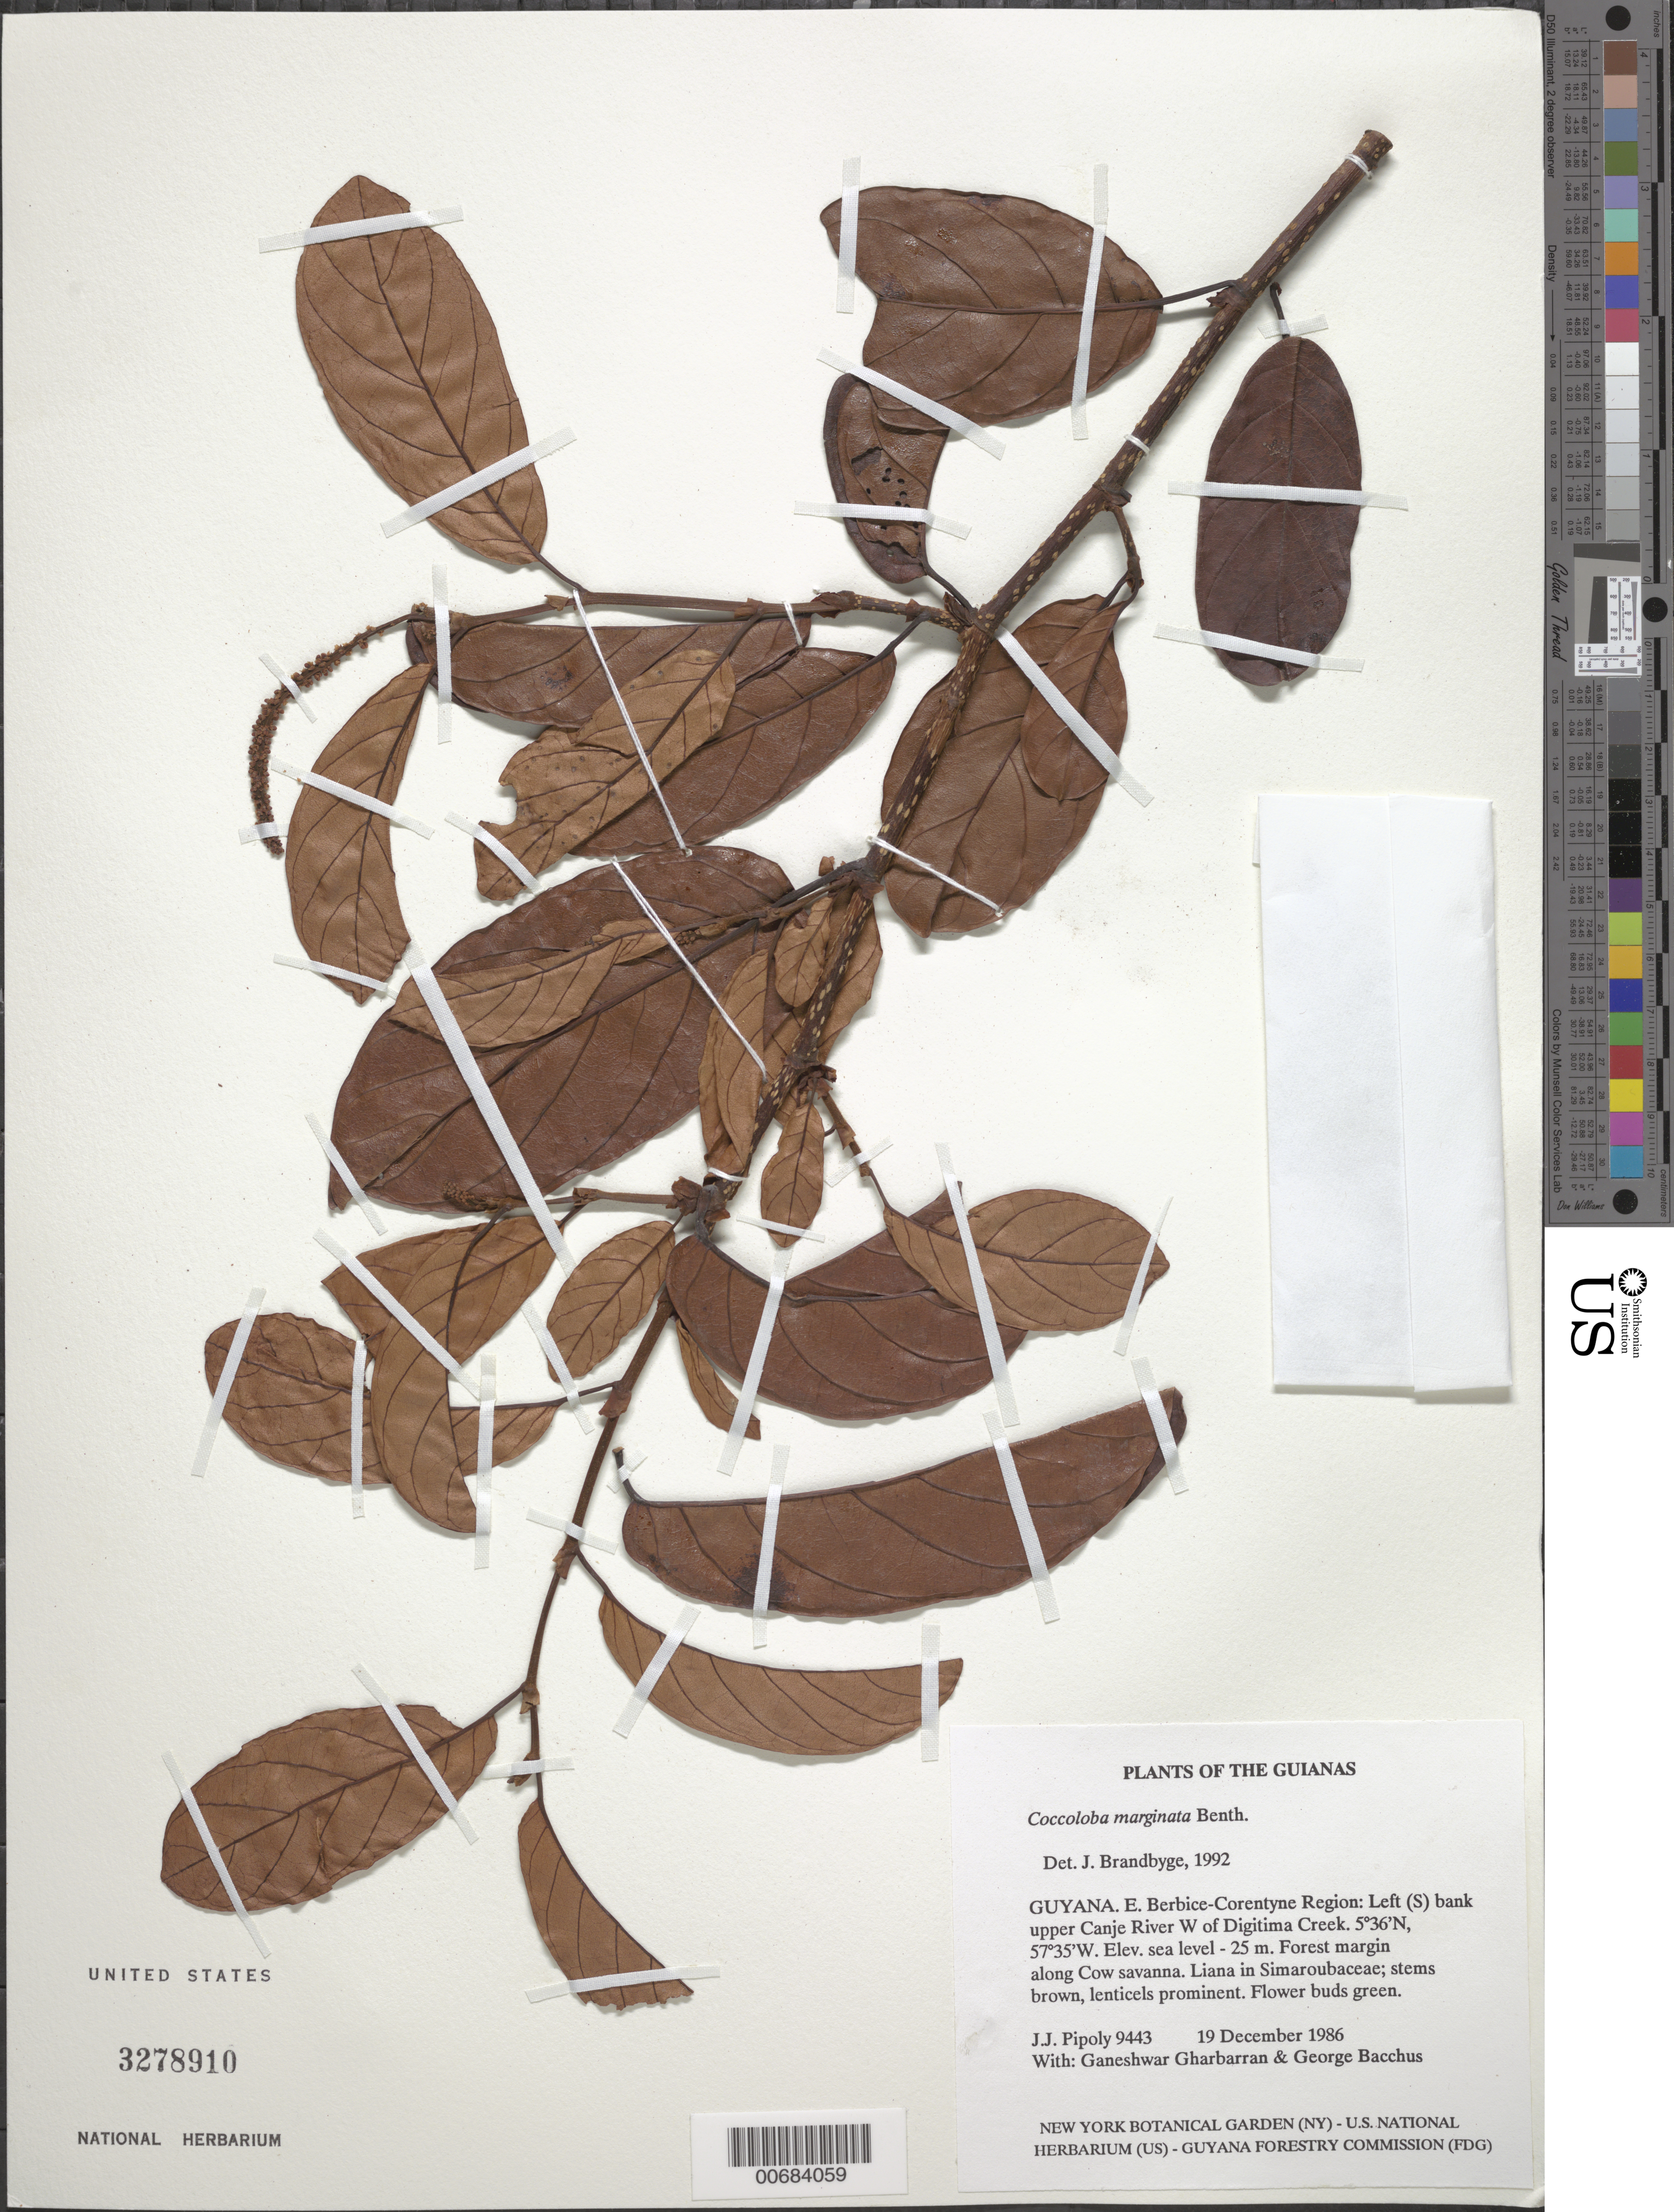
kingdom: Plantae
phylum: Tracheophyta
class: Magnoliopsida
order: Caryophyllales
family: Polygonaceae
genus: Coccoloba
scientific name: Coccoloba marginata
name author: Benth.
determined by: Brandbyge, J.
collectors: J. J. Pipoly, G. Gharbarran & G. Bacchus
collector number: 9443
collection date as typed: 19 December 1986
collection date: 1986-12-19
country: Guyana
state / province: E. Berbice-Corentyne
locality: Left (S) bank upper Canje River W of Digitima Creek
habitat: Forest margin along Cow savanna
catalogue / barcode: US 3278910